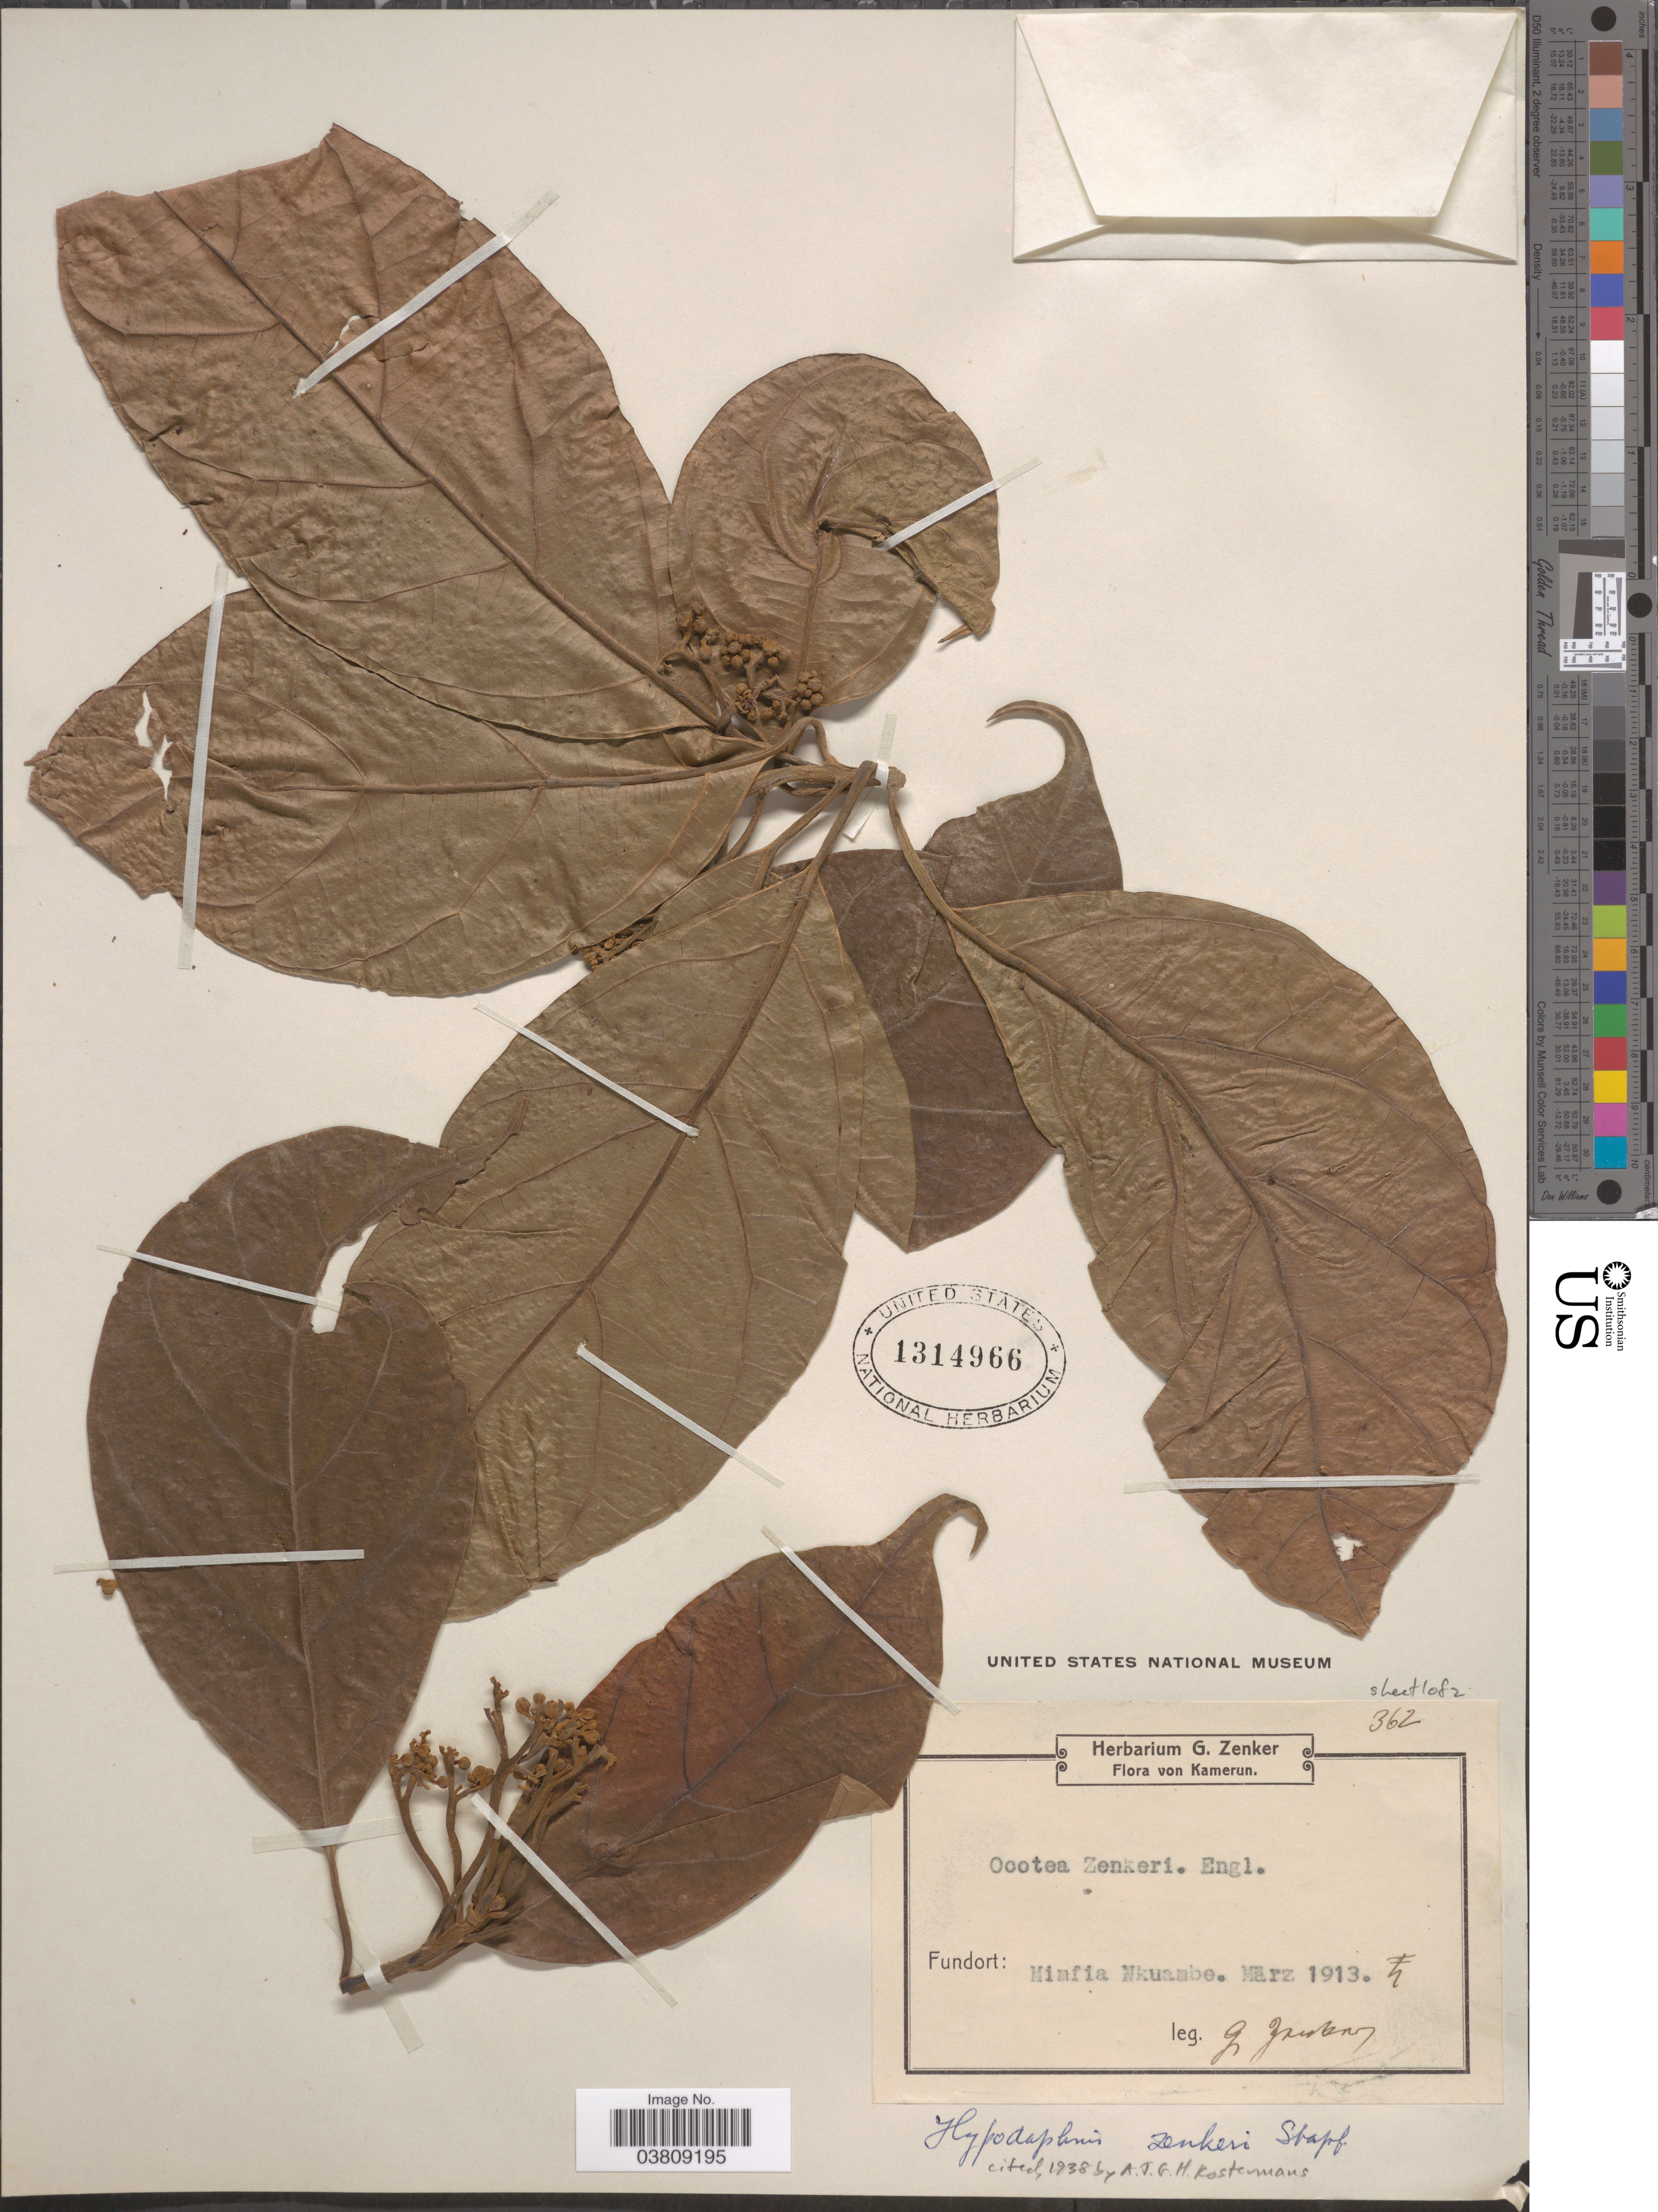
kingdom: Plantae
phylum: Tracheophyta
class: Magnoliopsida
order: Laurales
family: Lauraceae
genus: Hypodaphnis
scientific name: Hypodaphnis zenkeri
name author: Stapf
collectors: G. A. Zenker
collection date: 1913-03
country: Cameroon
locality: Mimfia Nkuambe.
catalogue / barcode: US 1314966